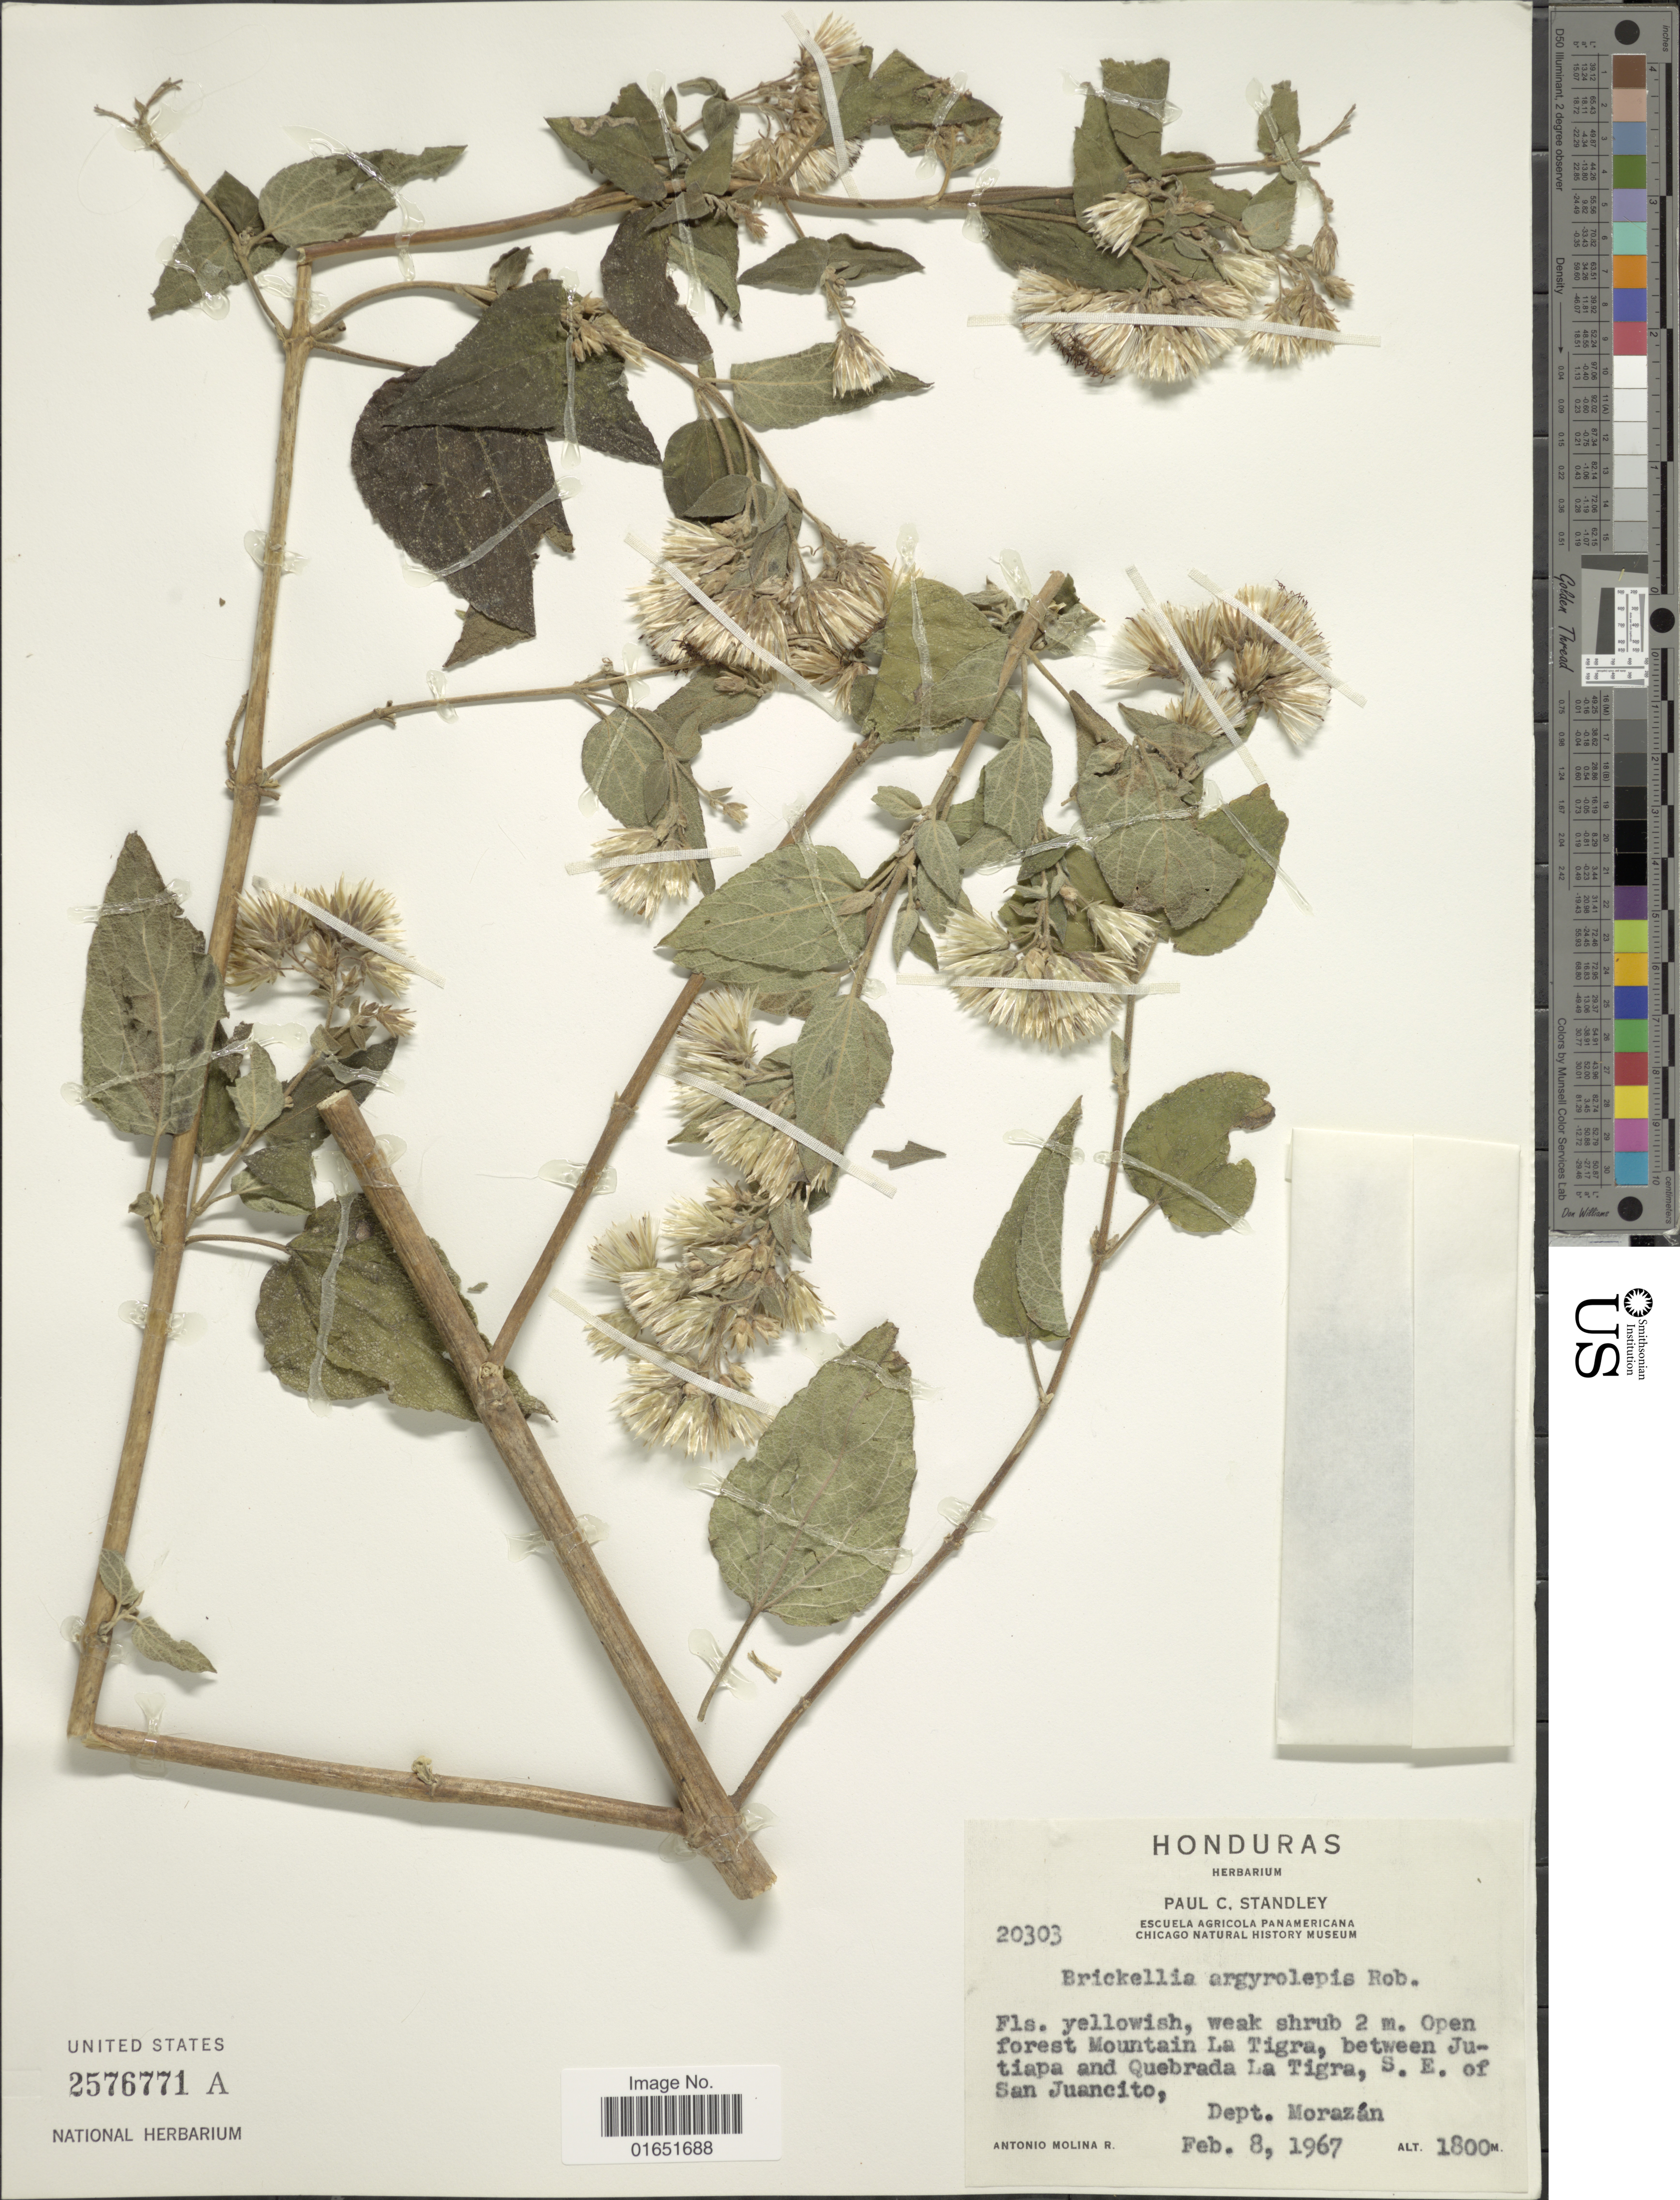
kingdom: Plantae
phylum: Tracheophyta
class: Magnoliopsida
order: Asterales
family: Asteraceae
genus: Brickellia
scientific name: Brickellia argyrolepis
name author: B.L. Rob.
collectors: A. Molina R.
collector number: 20303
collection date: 1967-02-08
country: Honduras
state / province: Fco. Morazán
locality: Open forest Mountain La Tigra, between Jutiapa and Quebrada La Tigra, S.E. of San Juancito, Dept. Morazán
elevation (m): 1800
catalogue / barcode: US 2576771A